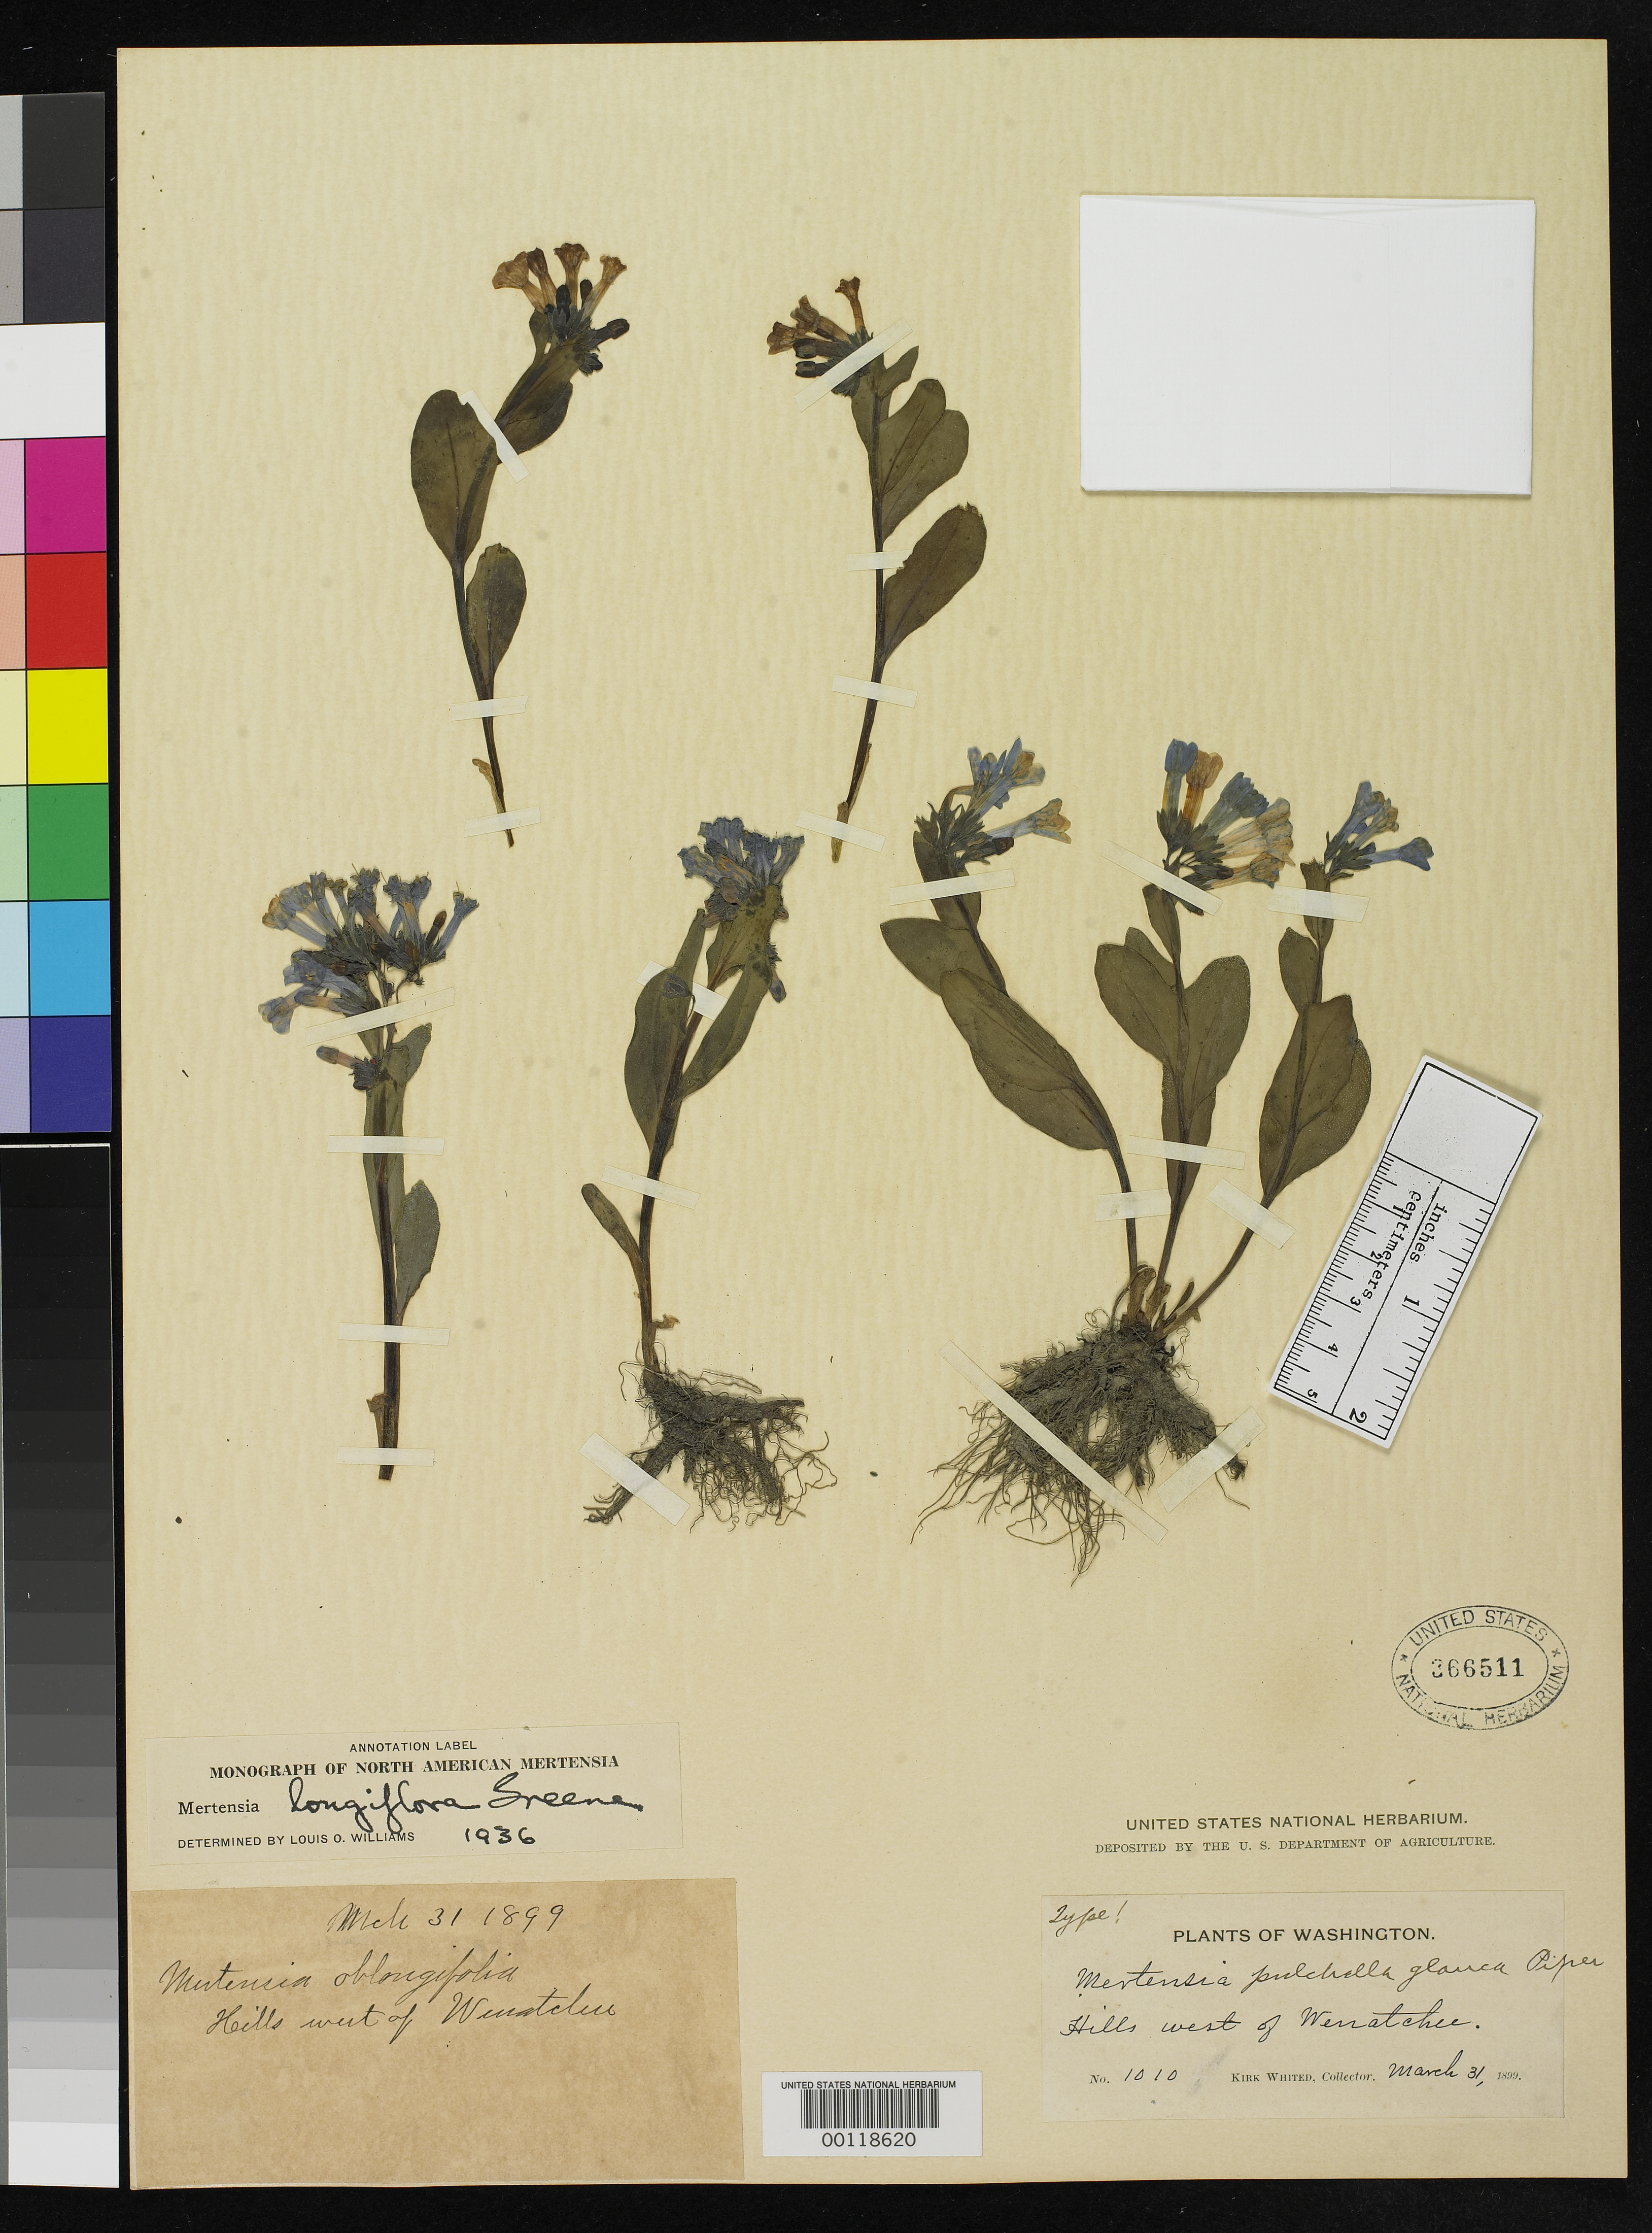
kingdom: Plantae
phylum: Tracheophyta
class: Magnoliopsida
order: Boraginales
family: Boraginaceae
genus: Mertensia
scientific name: Mertensia pulchella subsp. glauca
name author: Piper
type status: Holotype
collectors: K. Whited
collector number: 1010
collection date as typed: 31 Mar 1899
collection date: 1899-03-31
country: United States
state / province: Washington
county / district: Chelan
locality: Hills west of Wenatchee.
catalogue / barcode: US 366511